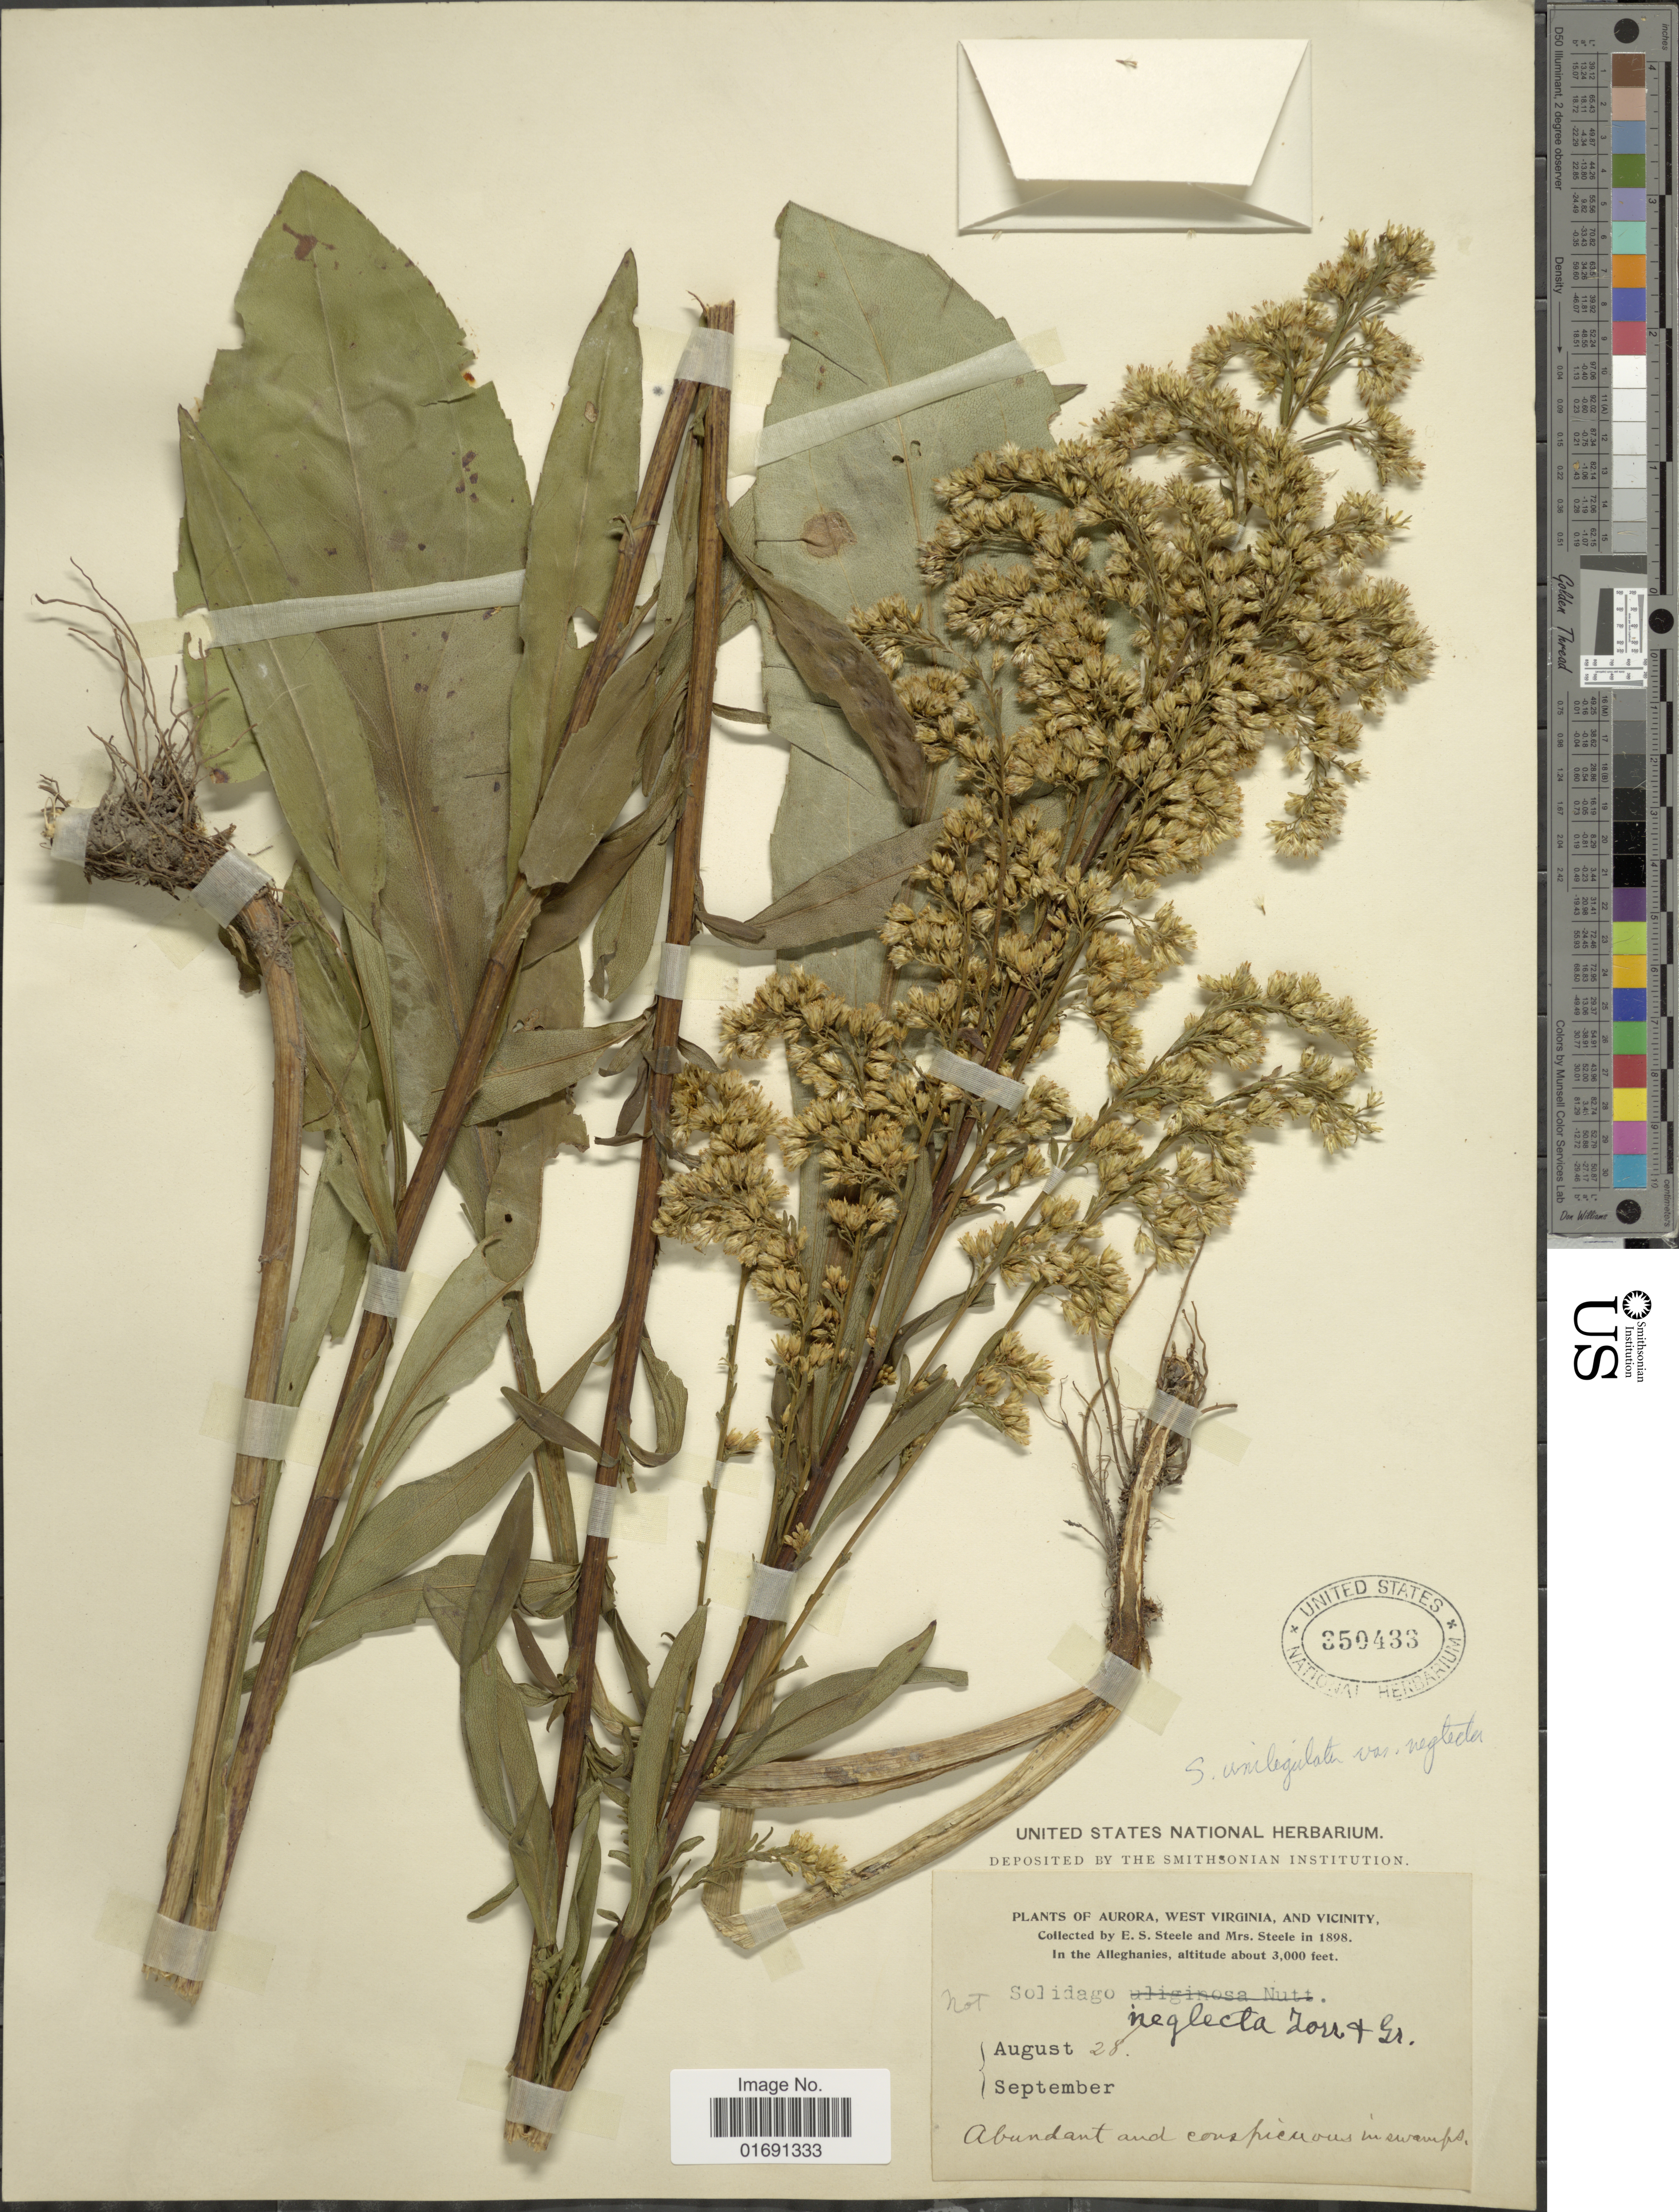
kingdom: Plantae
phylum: Tracheophyta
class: Magnoliopsida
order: Asterales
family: Asteraceae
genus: Solidago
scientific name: Solidago uniligulata var. neglecta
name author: Fernald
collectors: E. Steele & Mrs. E. S. Steele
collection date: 1898-08-28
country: United States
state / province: West Virginia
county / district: Preston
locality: Aurora, West Virginia and vicinity, Alleghanies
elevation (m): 914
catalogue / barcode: US 350433